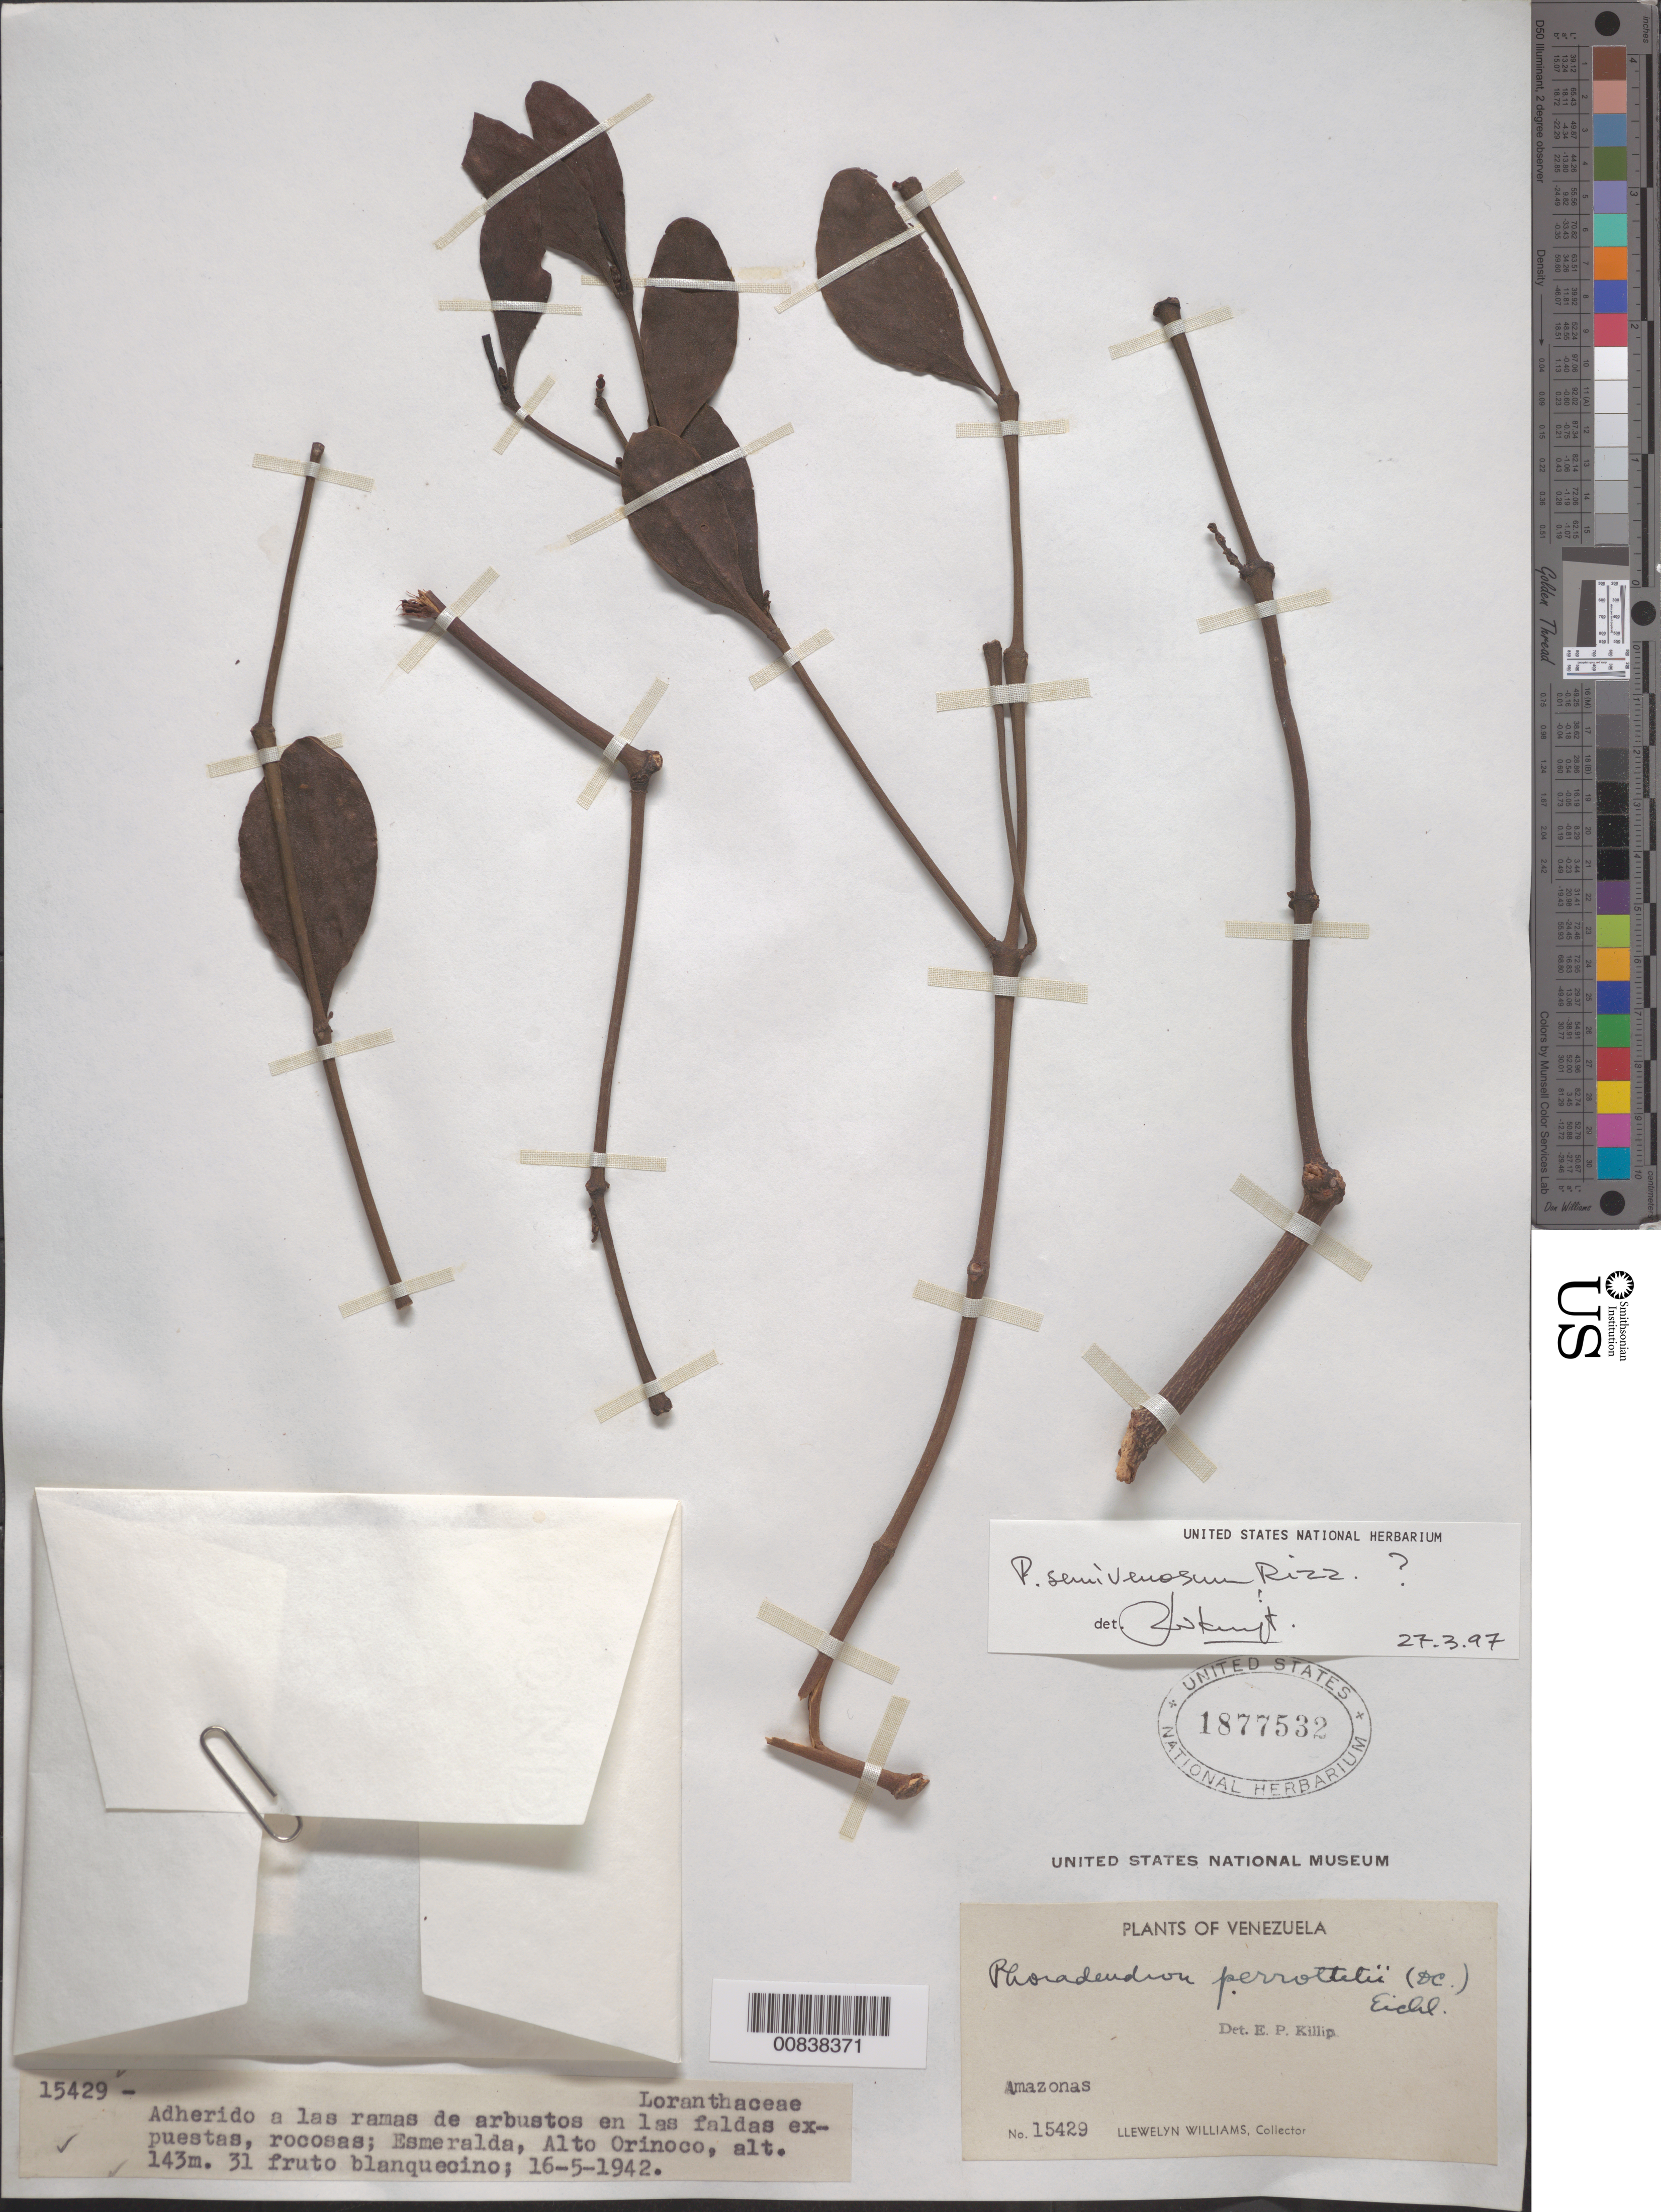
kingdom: Plantae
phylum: Tracheophyta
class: Magnoliopsida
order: Santalales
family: Viscaceae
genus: Phoradendron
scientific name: Phoradendron semivenosum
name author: Rizzini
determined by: Kuijt, Job, (CANADA)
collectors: Ll. Williams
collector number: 15429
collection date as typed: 16-May-42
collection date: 1942-05-16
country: Venezuela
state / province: Amazonas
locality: Esmeralda, Alto Orinoco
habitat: Adherida a las ramas de arbustos en las faldas expuestas, rocosas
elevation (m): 143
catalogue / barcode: US 1877532